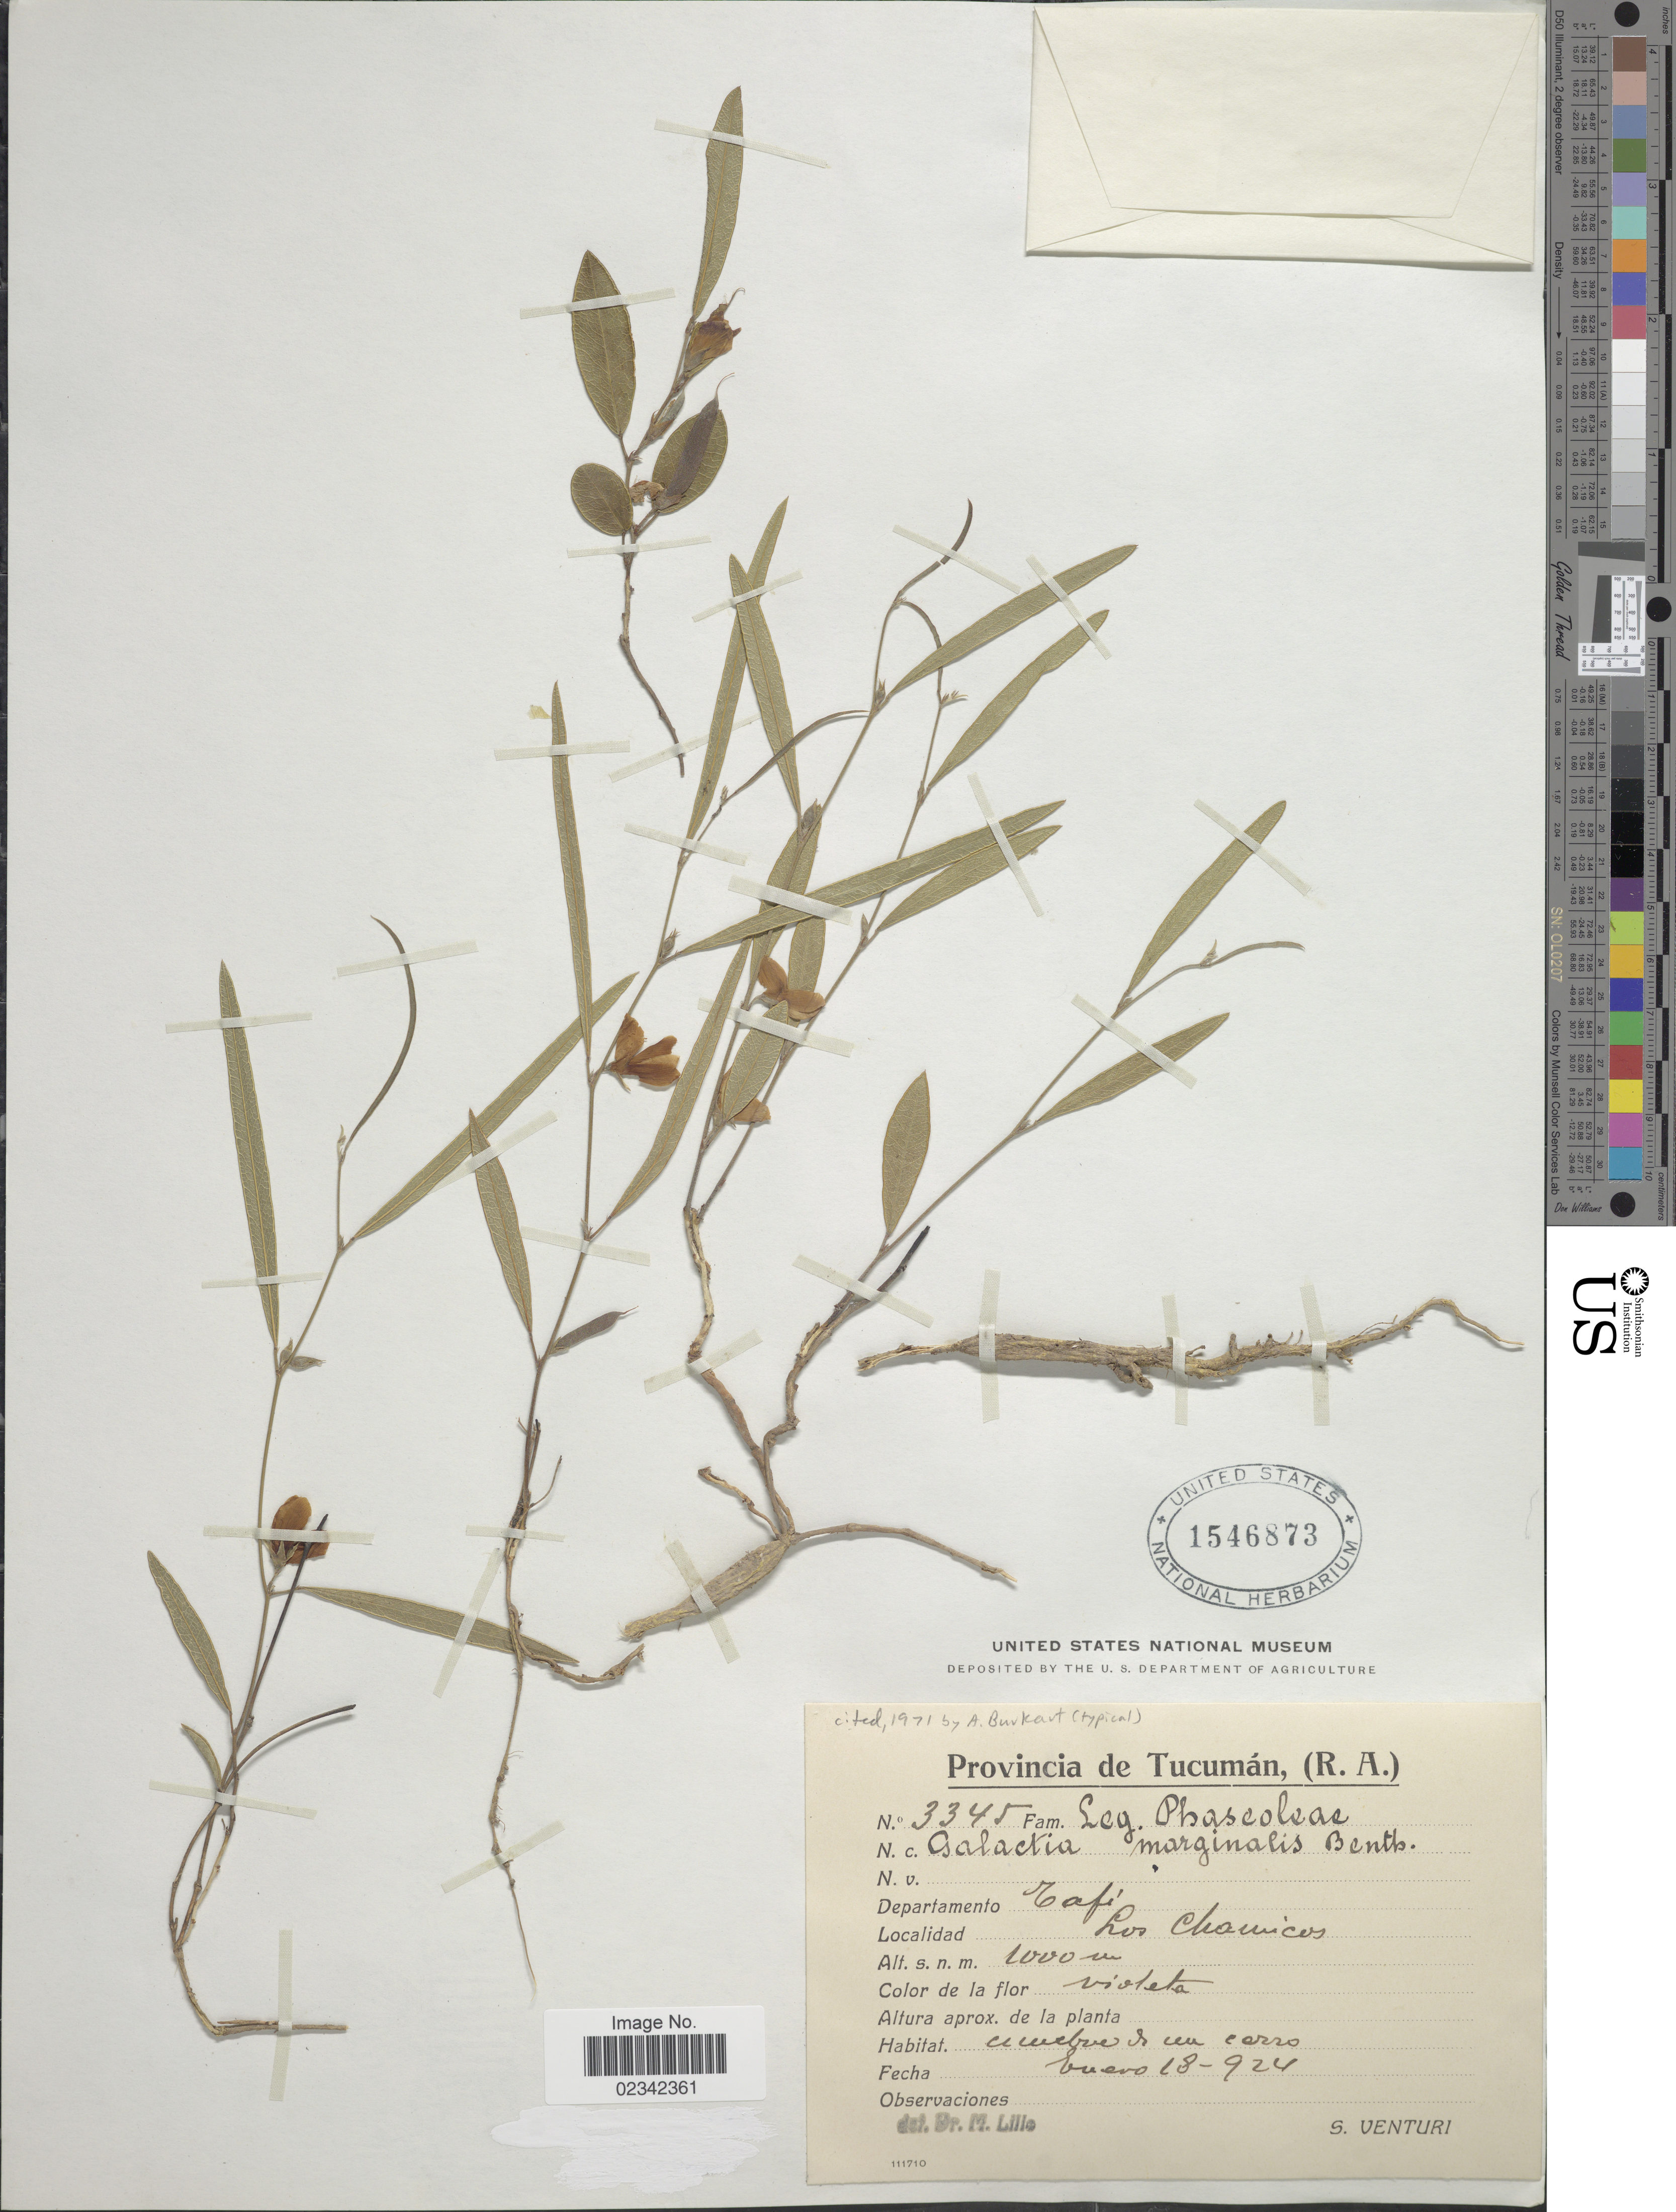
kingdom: Plantae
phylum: Tracheophyta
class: Magnoliopsida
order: Fabales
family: Fabaceae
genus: Nanogalactia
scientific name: Nanogalactia heterophylla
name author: (Gillies ex Hook. & Arn.) L.P. Queiroz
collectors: S. Venturi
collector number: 3345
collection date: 1924-01-18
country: Argentina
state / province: Tucuman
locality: Departamento Tafi, Los Chamicos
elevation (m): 1000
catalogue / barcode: US 1546873